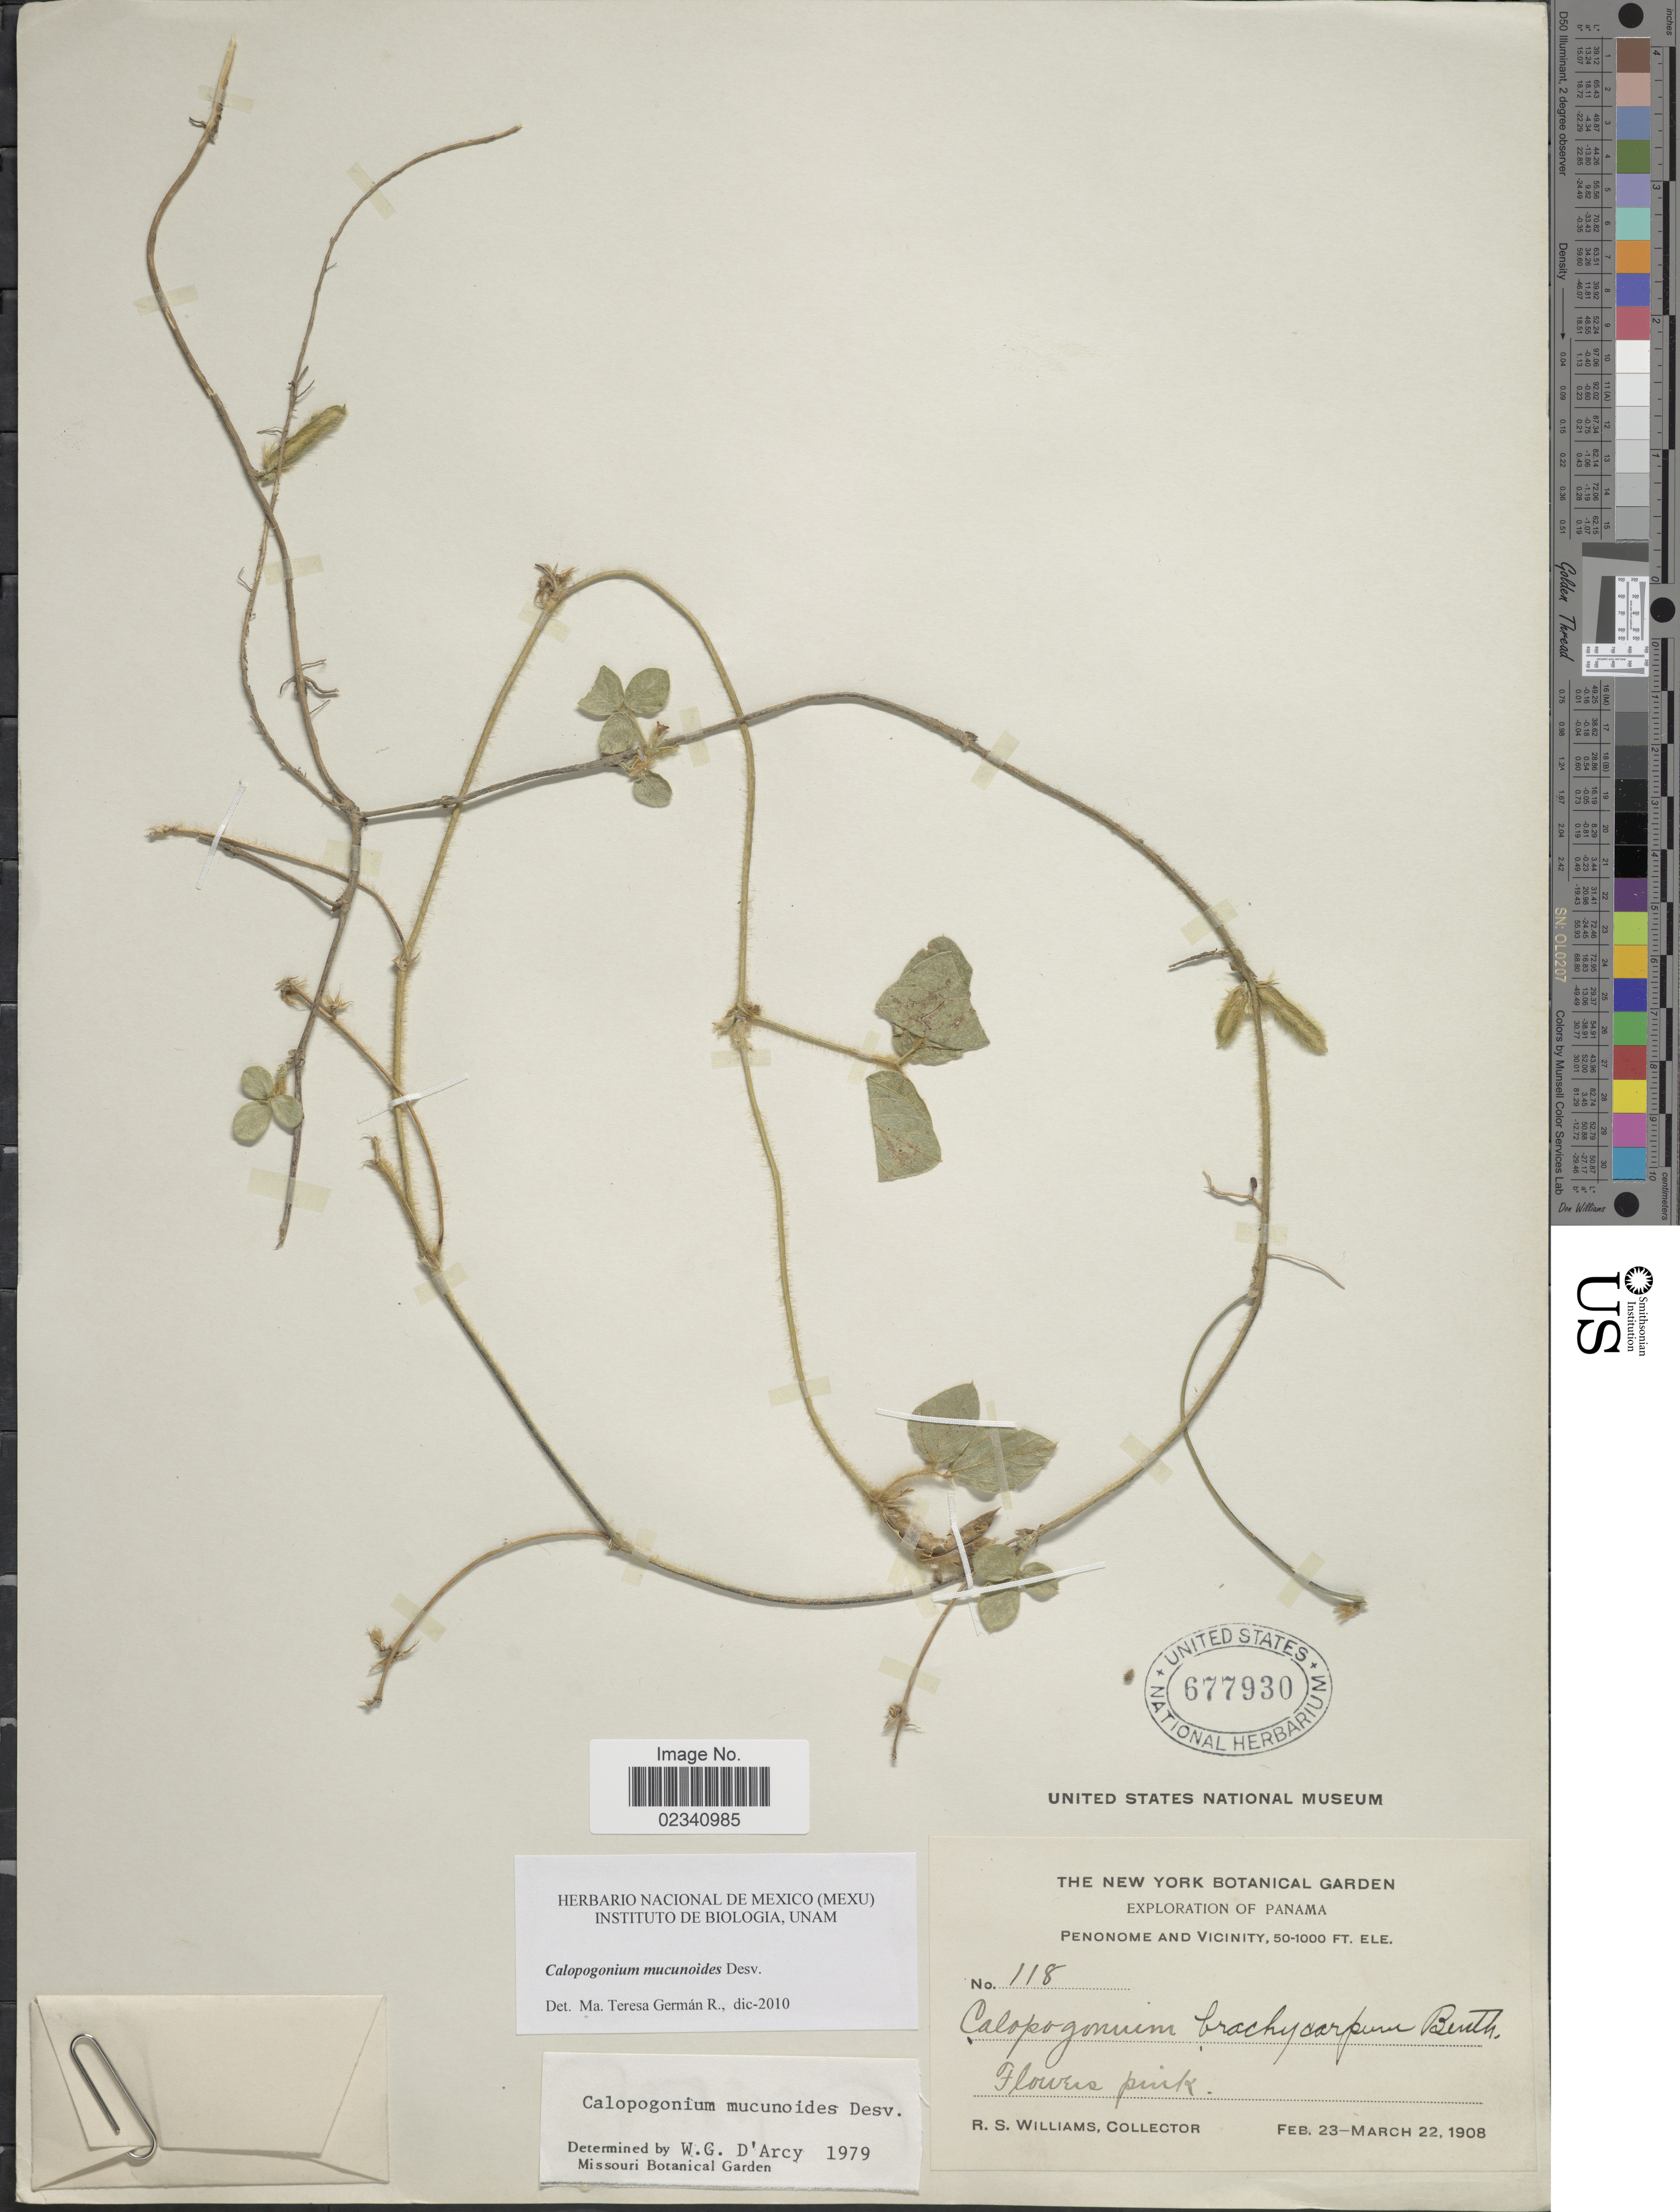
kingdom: Plantae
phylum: Tracheophyta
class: Magnoliopsida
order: Fabales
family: Fabaceae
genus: Calopogonium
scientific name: Calopogonium mucunoides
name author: Desv.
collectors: R. S. Williams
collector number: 118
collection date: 1908-02-23/1908-03-22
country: Panama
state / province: Coclé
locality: Penonome and vicinity.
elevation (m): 15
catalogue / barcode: US 677930